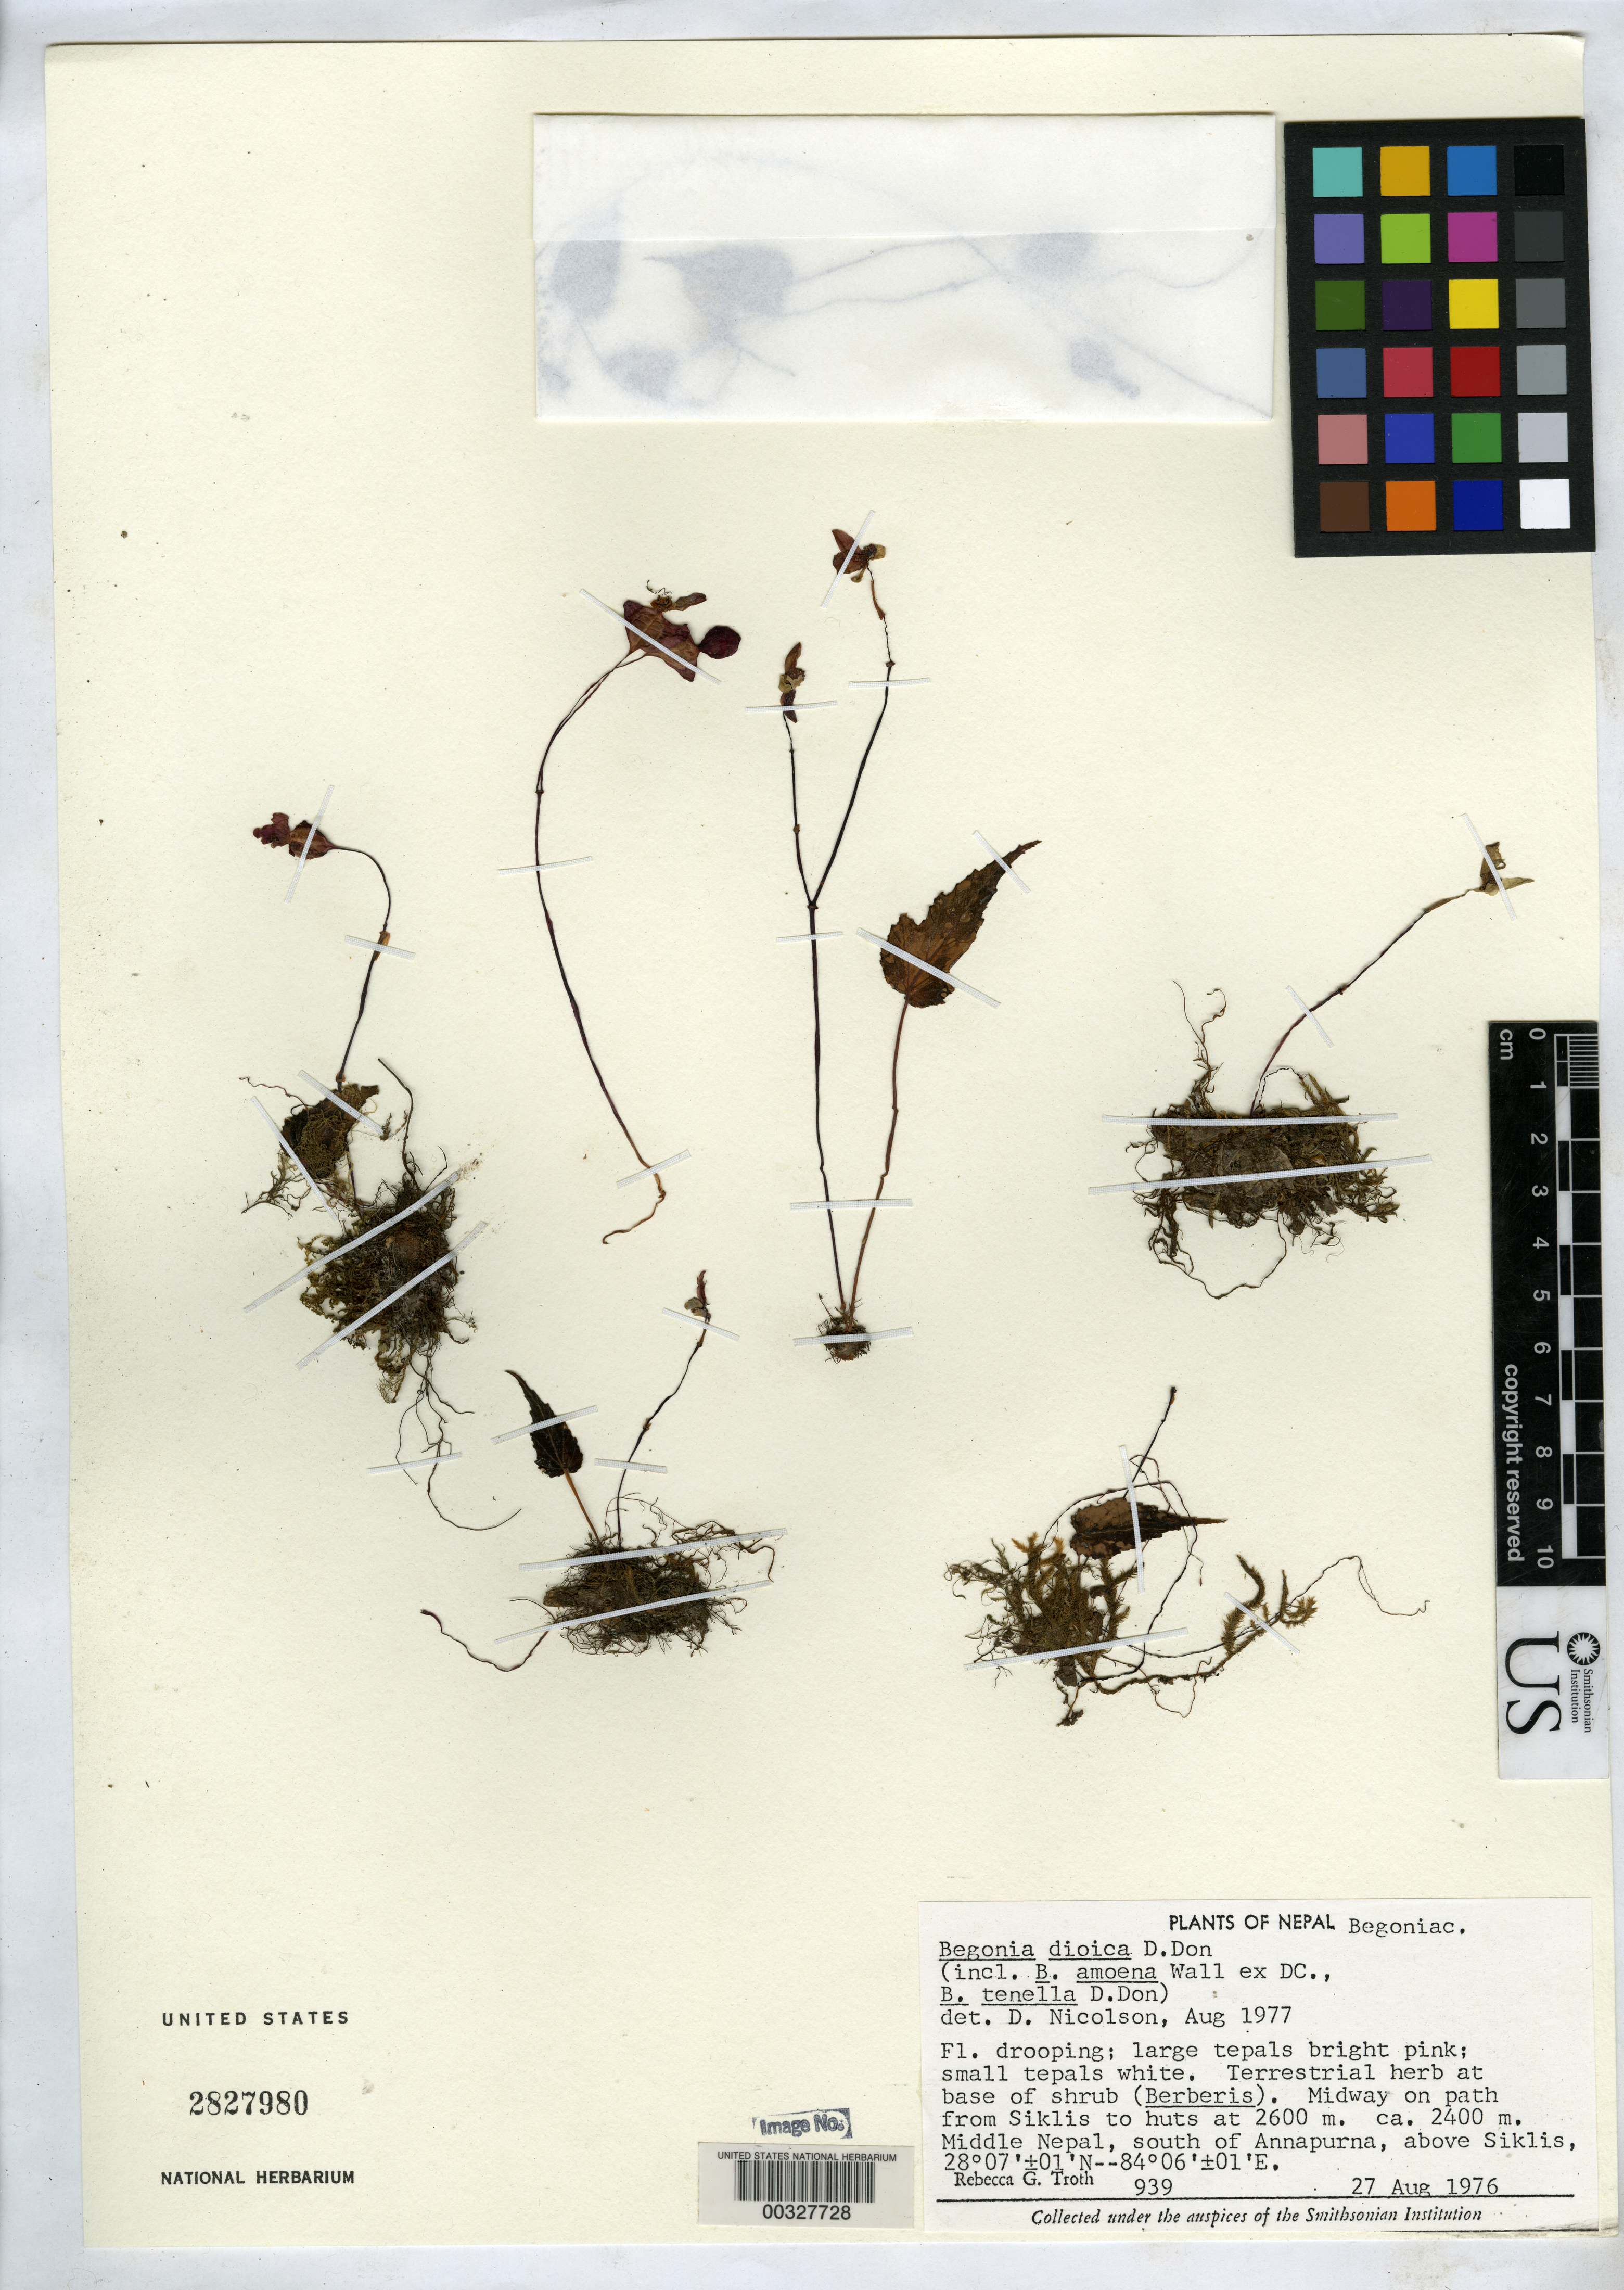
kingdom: Plantae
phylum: Tracheophyta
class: Magnoliopsida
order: Cucurbitales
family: Begoniaceae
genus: Begonia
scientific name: Begonia dioica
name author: Buch.-Ham. ex D. Don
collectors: R. Troth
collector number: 939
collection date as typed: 27 Aug 1976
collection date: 1976-08-27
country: Nepal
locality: Middle nepal, s of annapurna, above siklis, midway on path from siklis to huts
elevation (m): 2400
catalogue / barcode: US 2827980